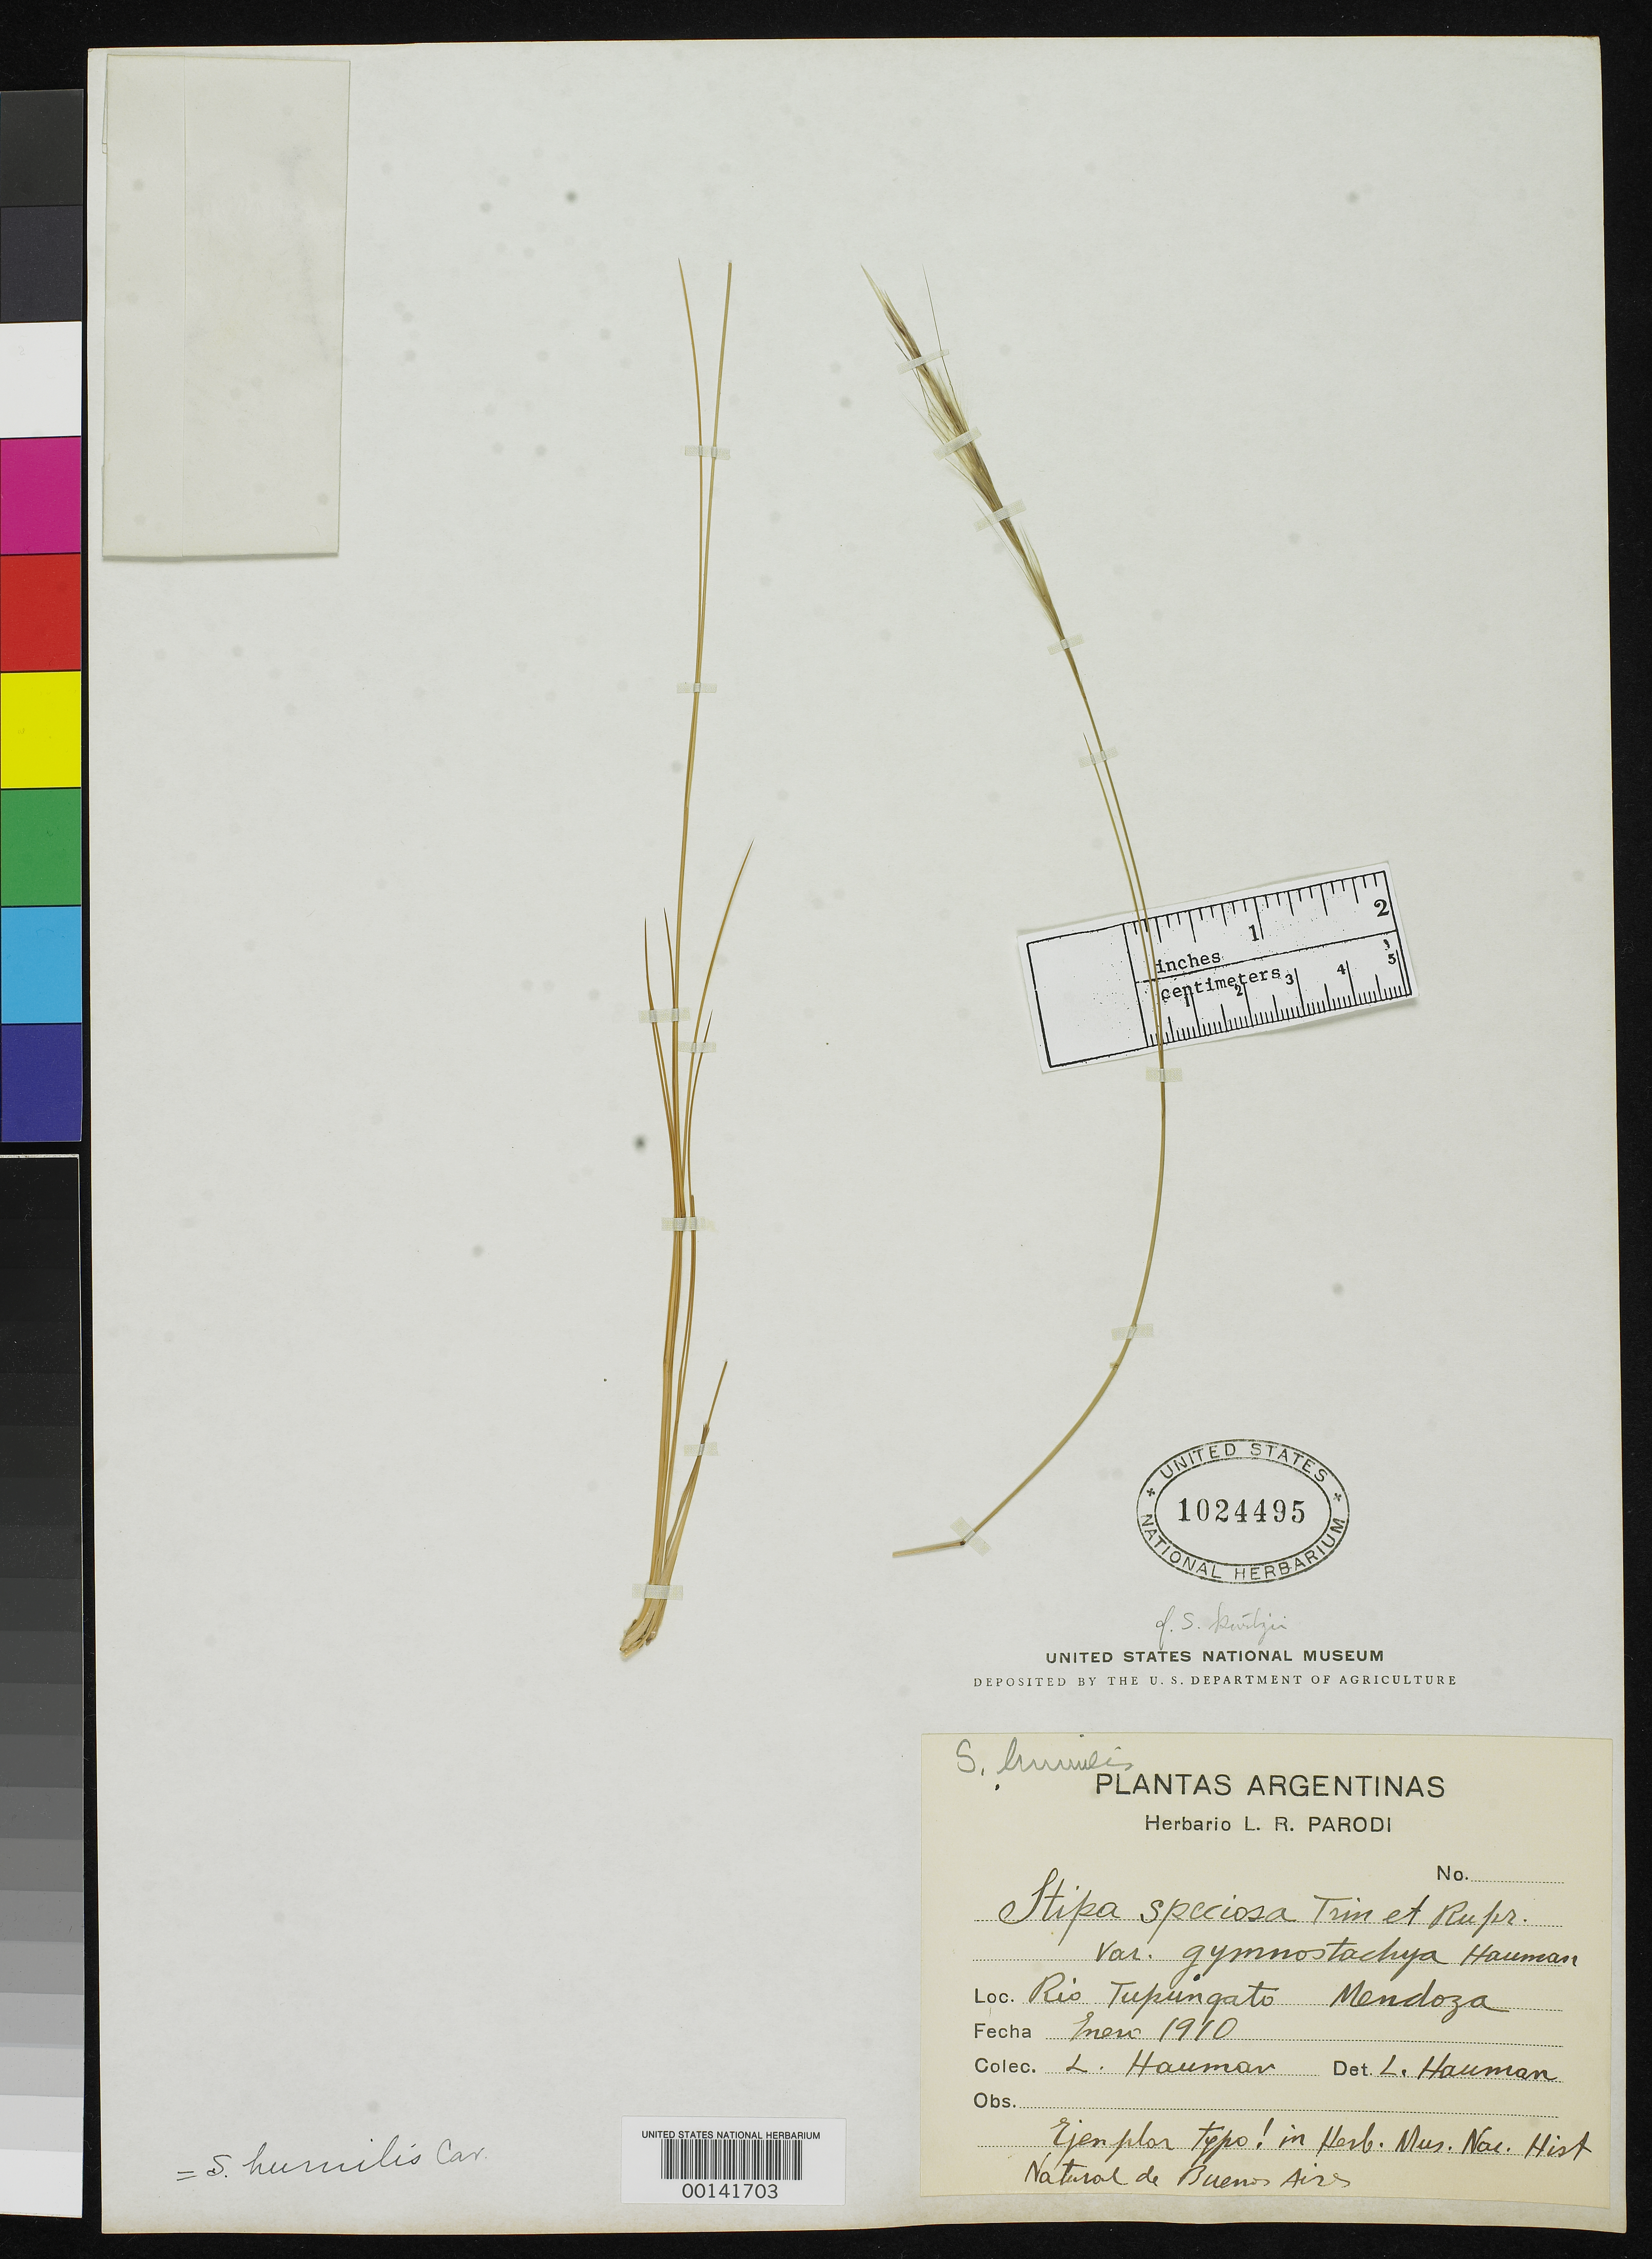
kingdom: Plantae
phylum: Tracheophyta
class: Liliopsida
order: Poales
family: Poaceae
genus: Stipa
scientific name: Stipa speciosa var. gymnostachya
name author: Hauman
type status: Isotype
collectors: L. L. Hauman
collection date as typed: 1910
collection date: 1910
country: Argentina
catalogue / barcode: US 1024495